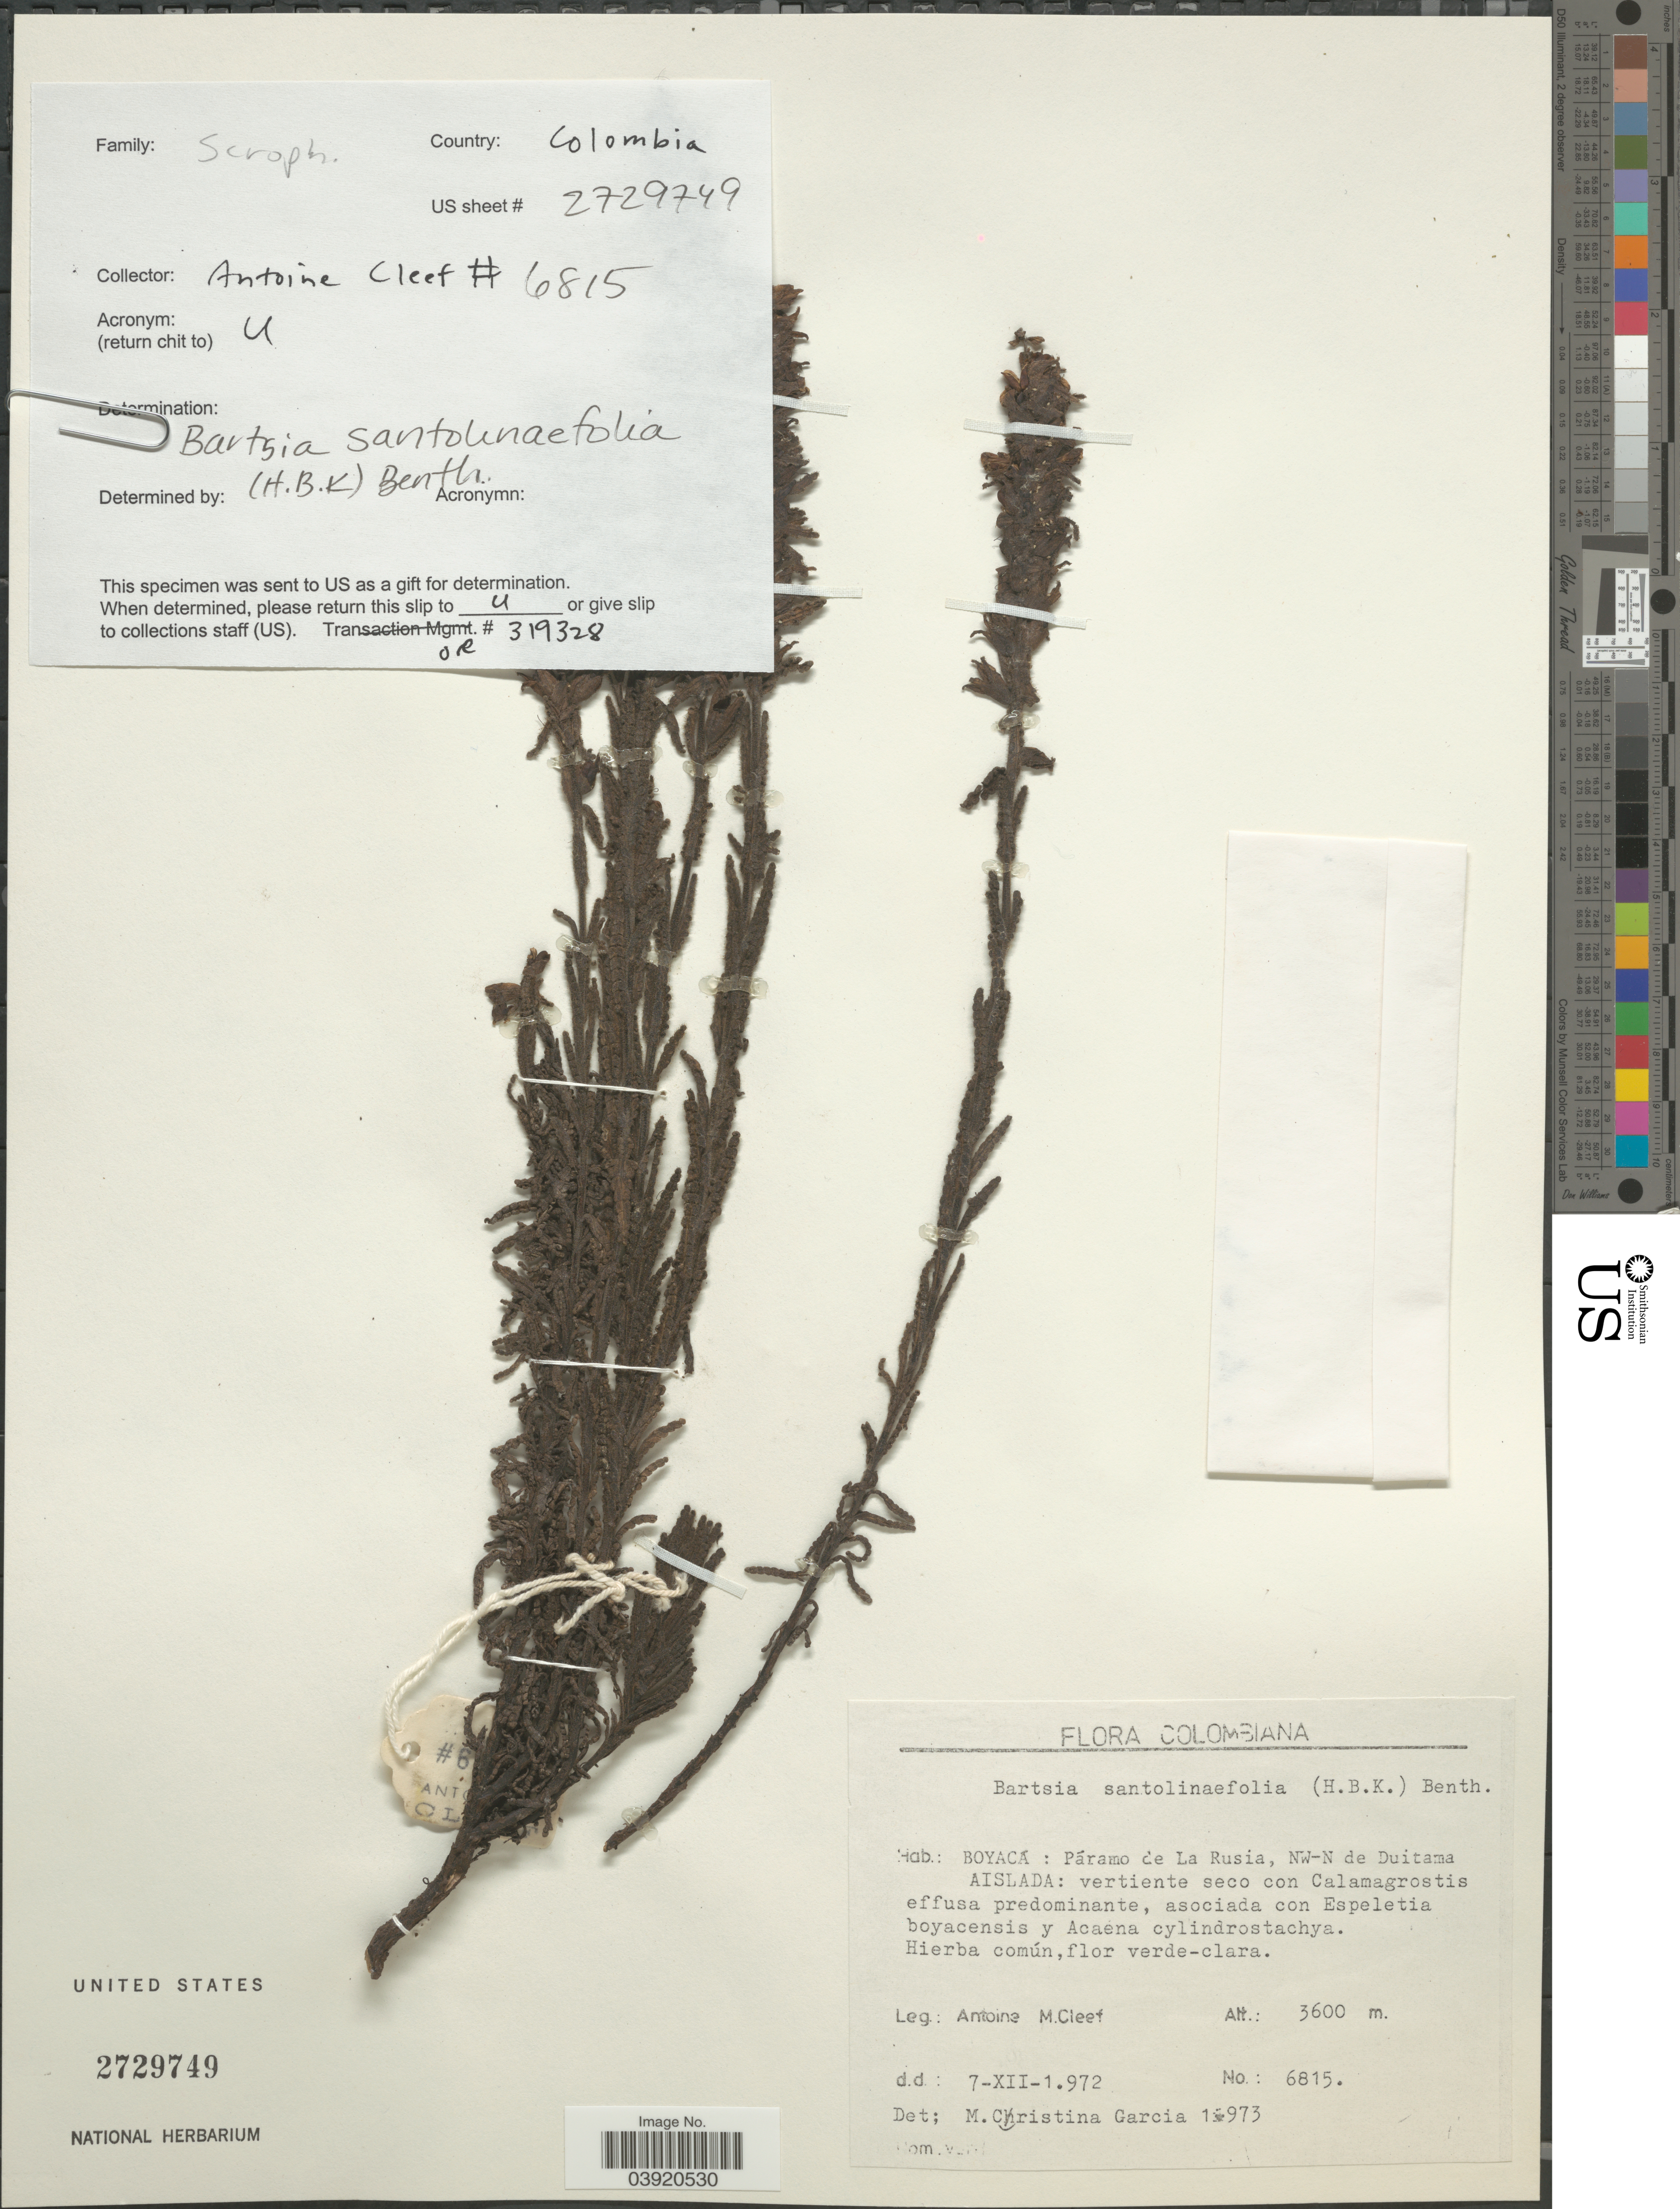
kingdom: Plantae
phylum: Tracheophyta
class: Magnoliopsida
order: Lamiales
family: Orobanchaceae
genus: Bartsia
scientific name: Bartsia santolinifolia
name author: (Kunth) Benth.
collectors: A. M. Cleef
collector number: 6815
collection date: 1972-12-07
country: Colombia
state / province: Boyacá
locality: Páramo de La Rusia, NW-N de Duitama AISLADA.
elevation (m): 3600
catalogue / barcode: US 2729749